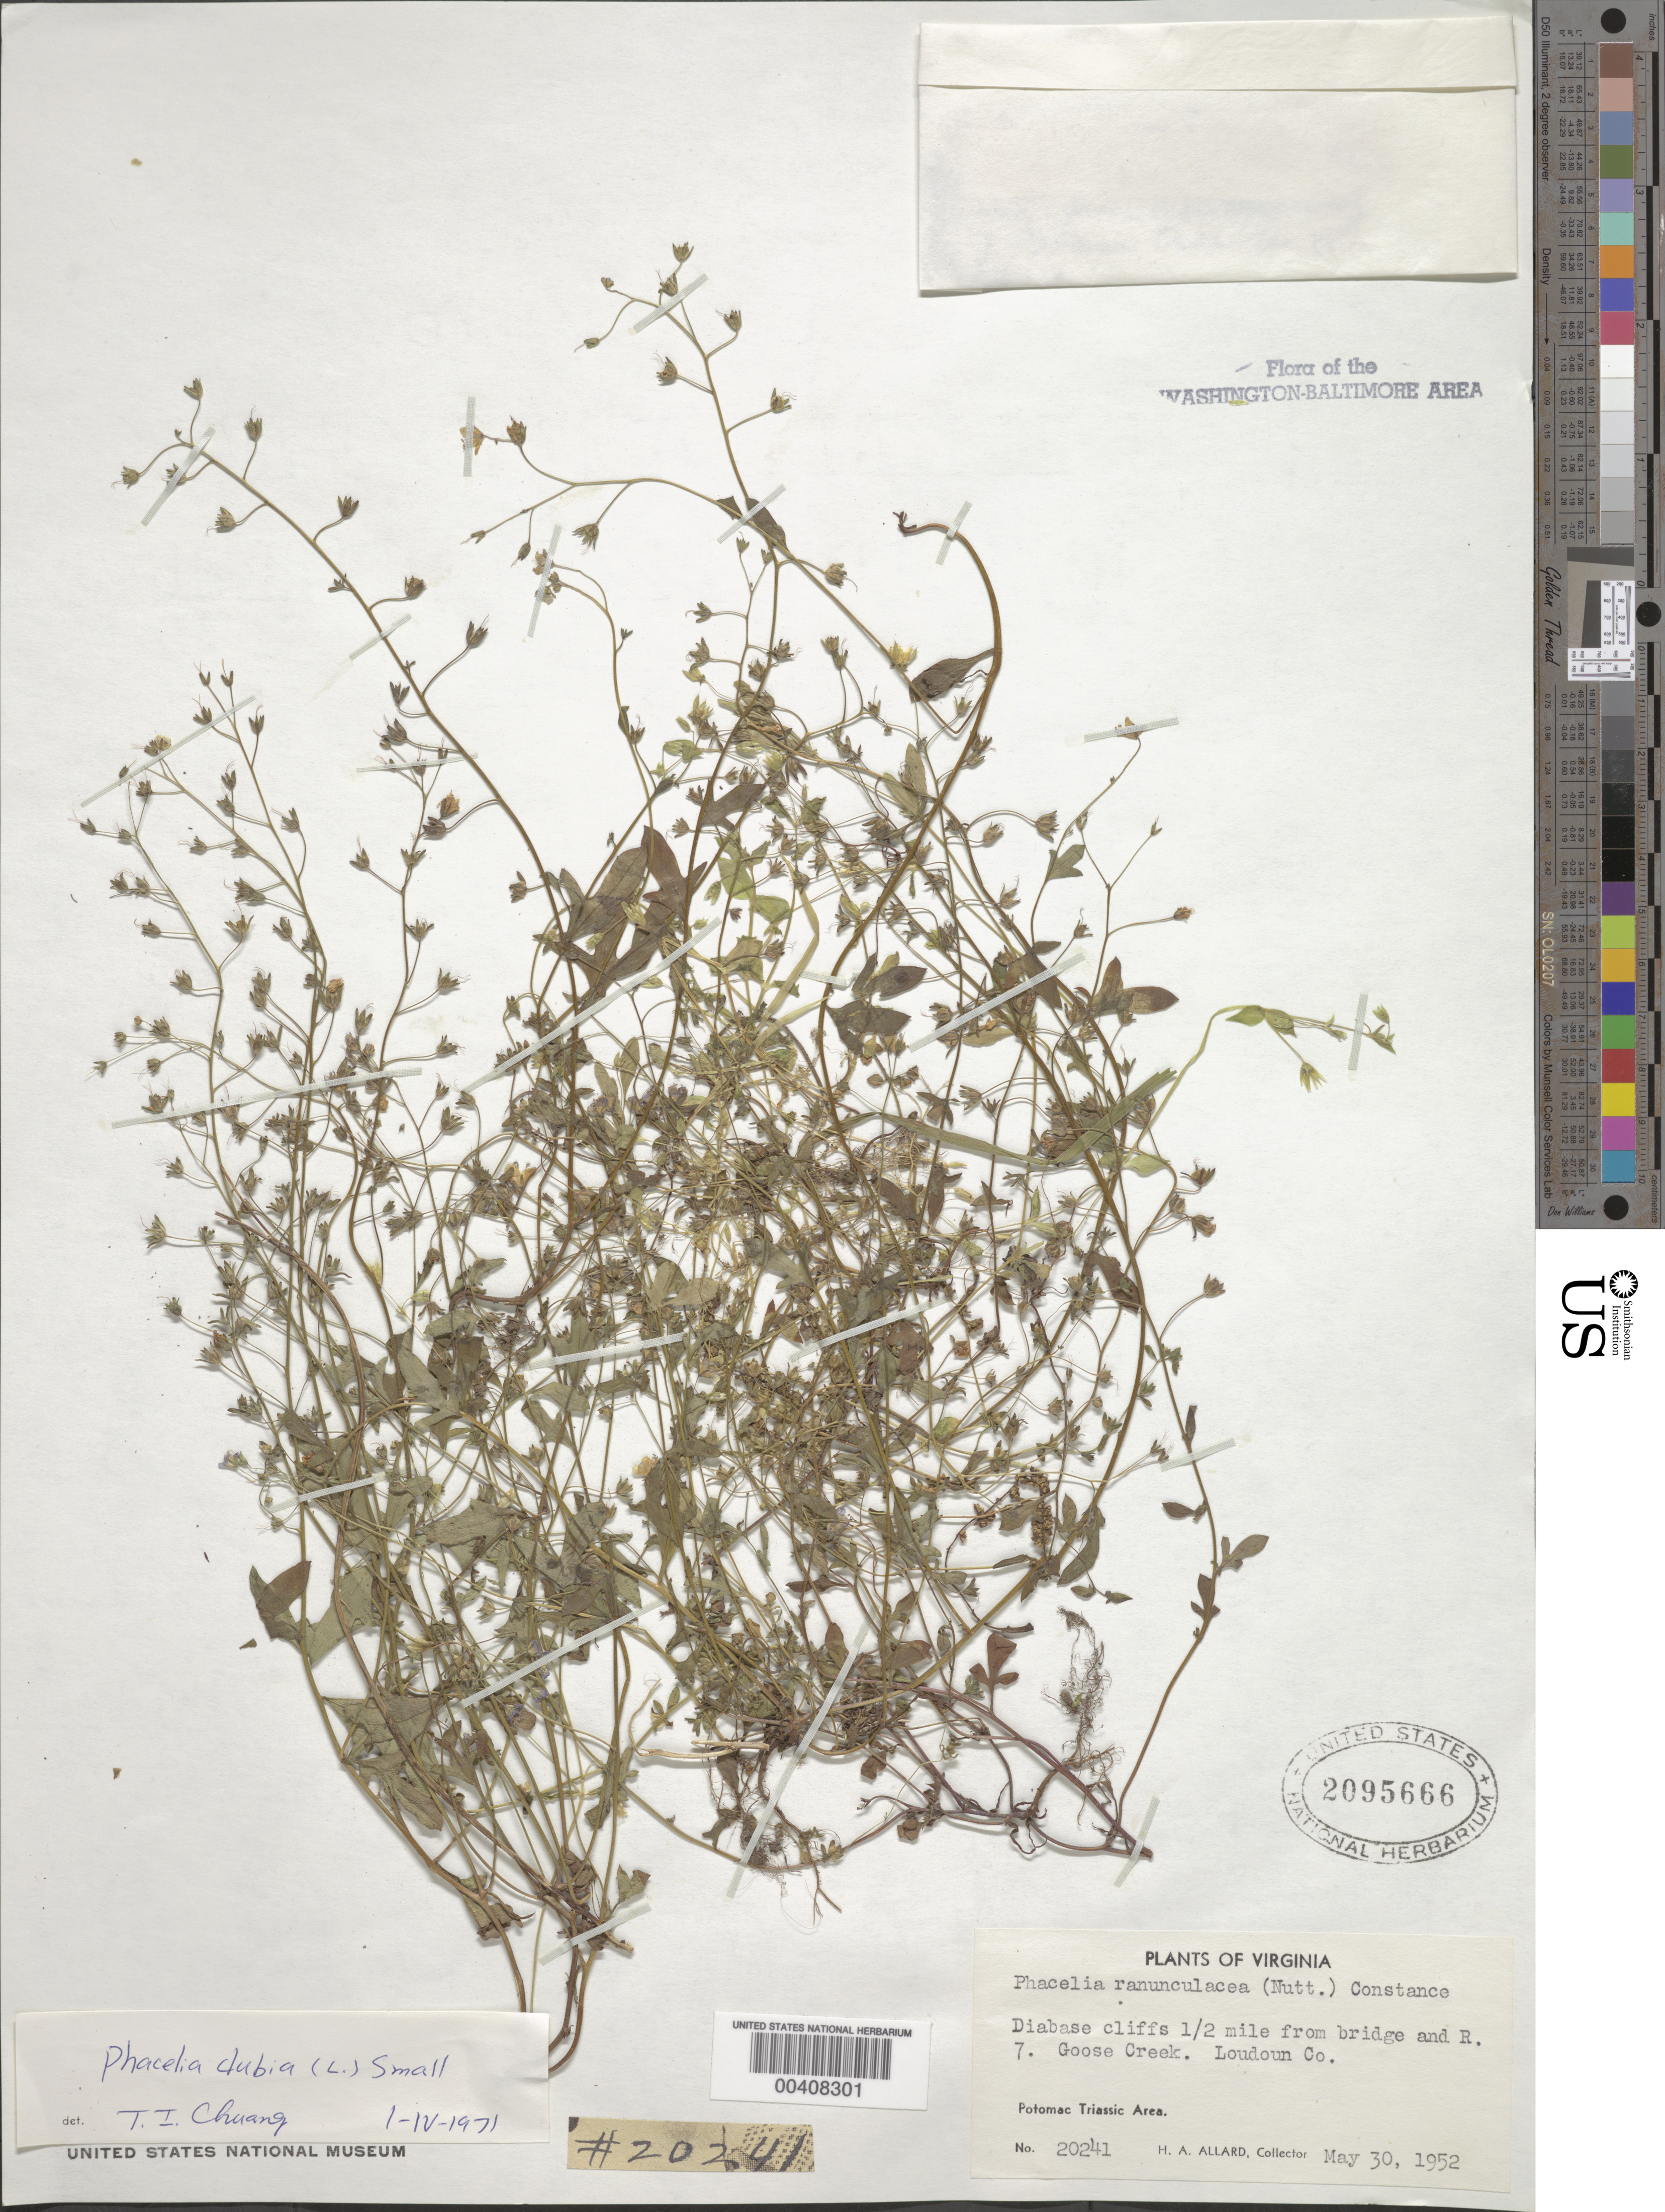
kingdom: Plantae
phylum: Tracheophyta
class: Magnoliopsida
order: Boraginales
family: Hydrophyllaceae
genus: Phacelia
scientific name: Phacelia dubia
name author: (L.) Trel.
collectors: H. A. Allard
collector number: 20241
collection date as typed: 30 May 1952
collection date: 1952-05-30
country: United States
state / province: Virginia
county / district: Loudoun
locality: Goose Creek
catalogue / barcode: US 2095666